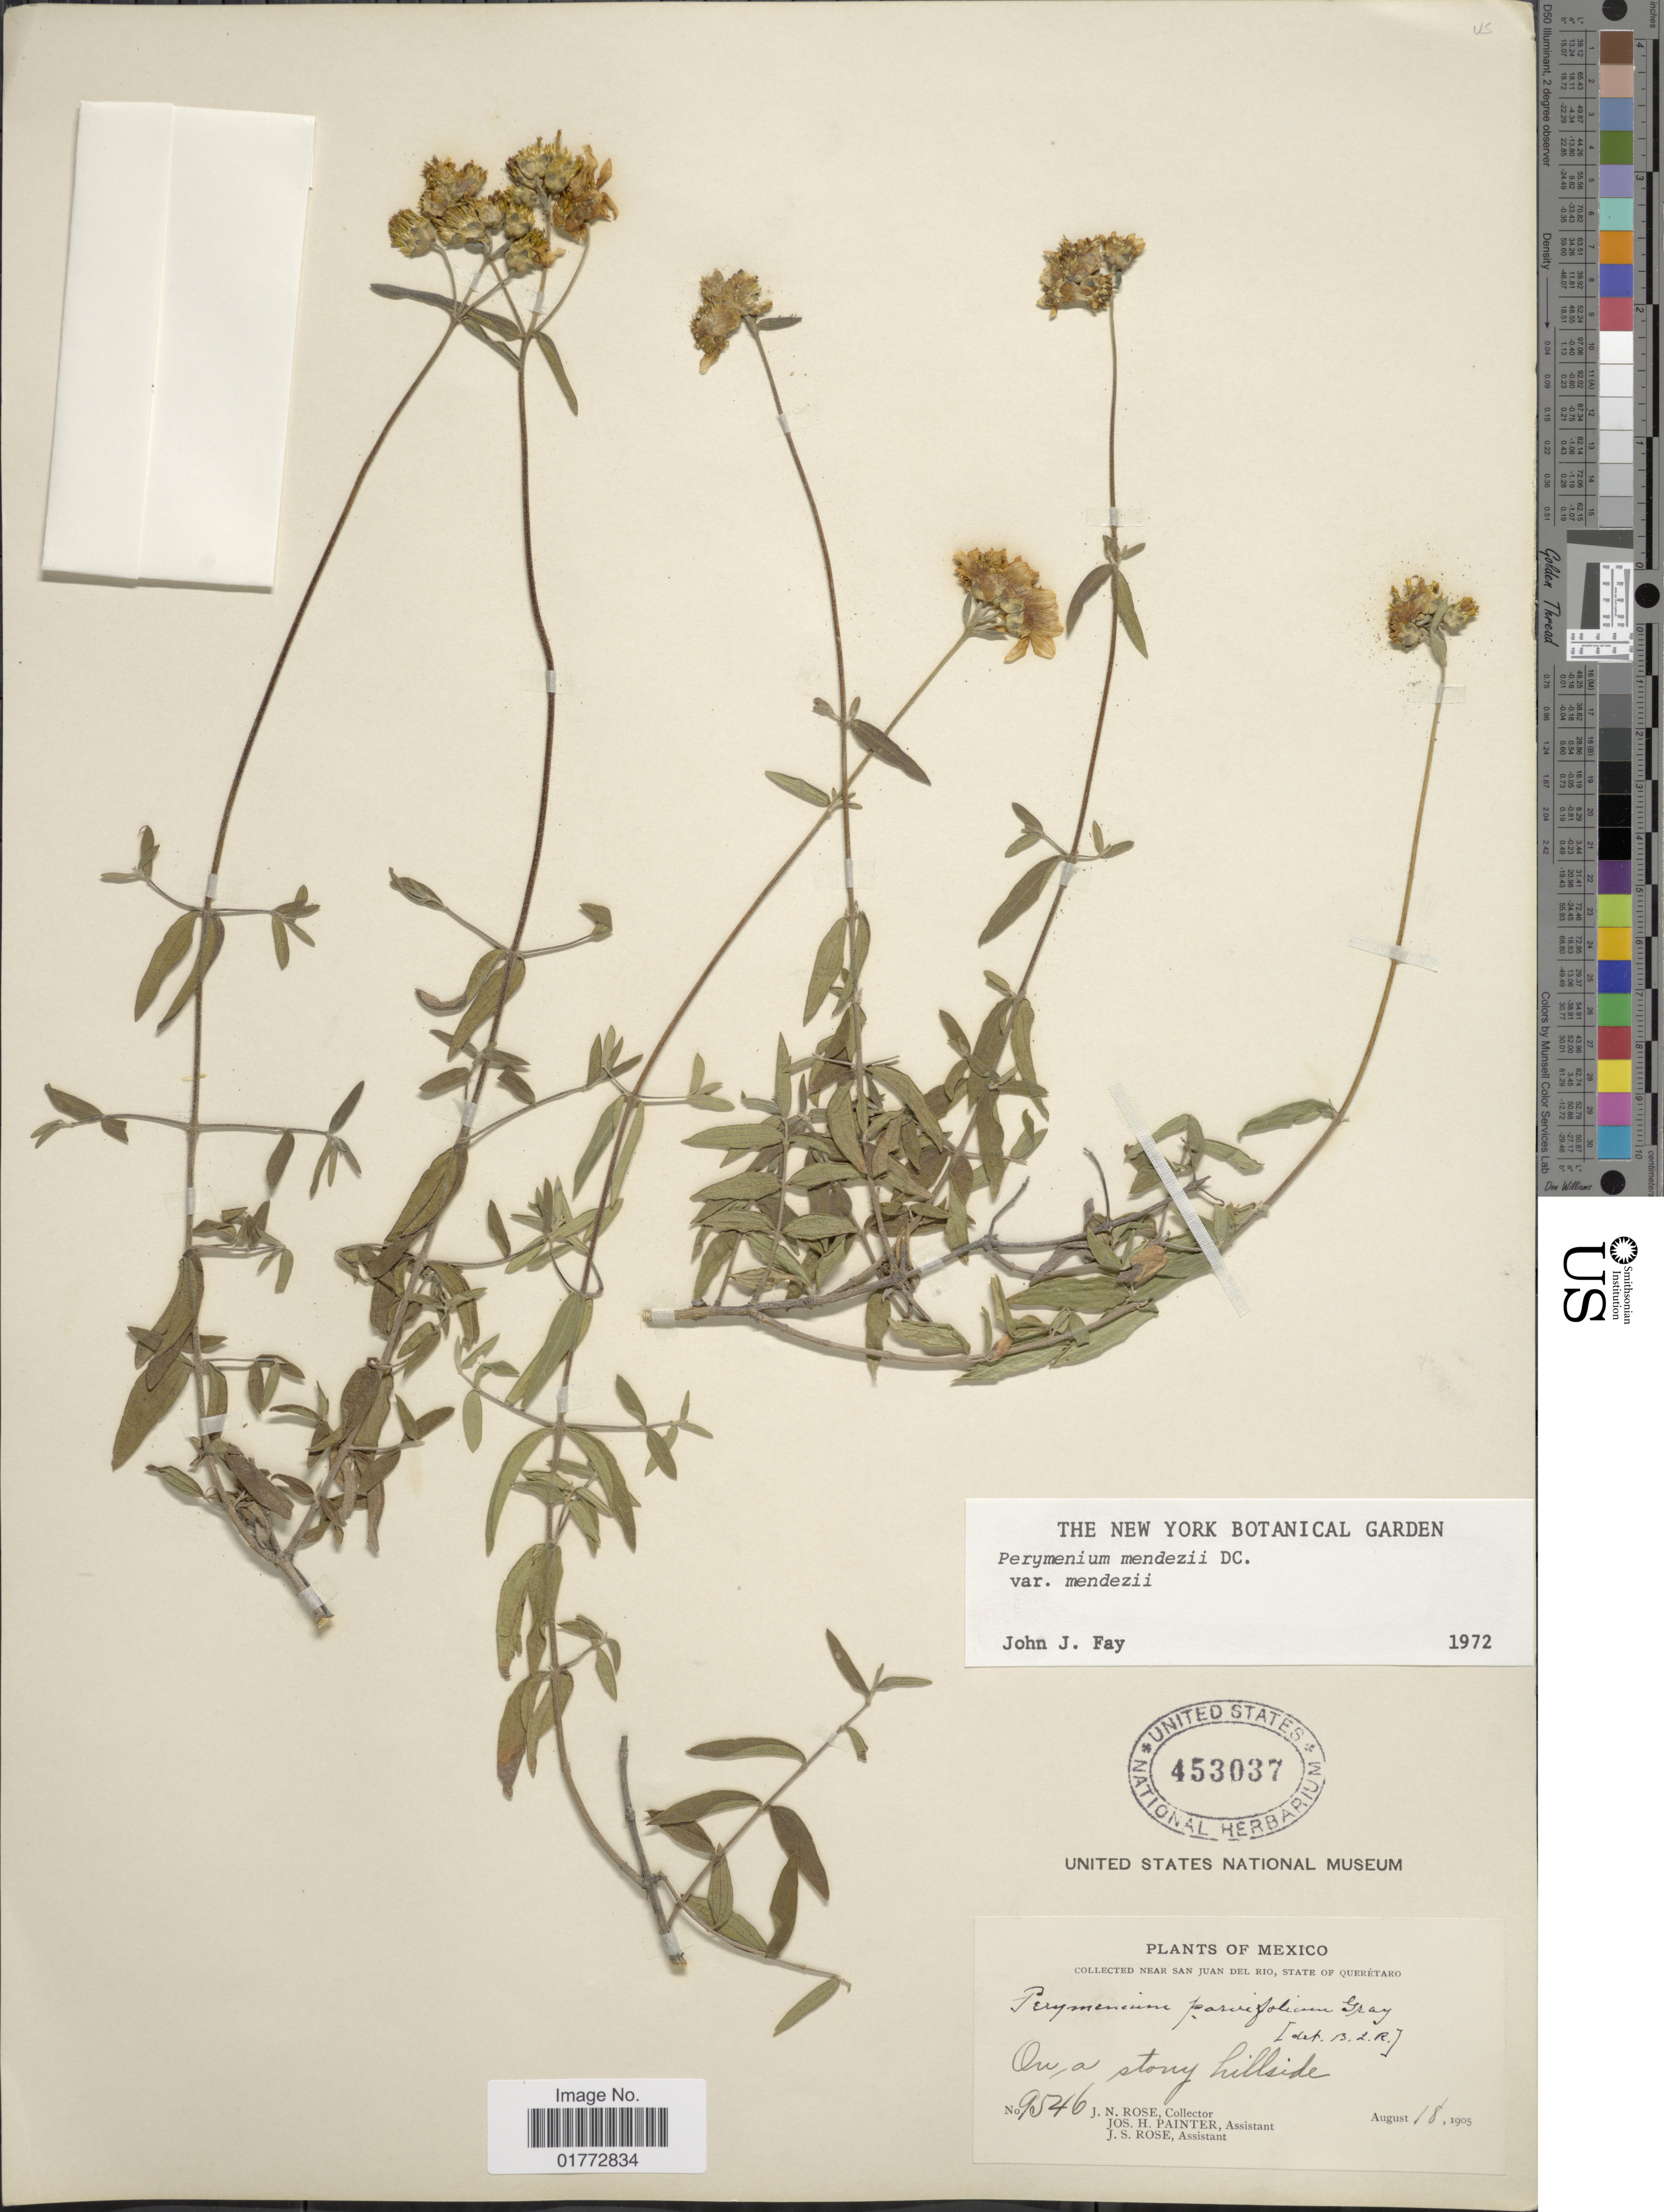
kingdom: Plantae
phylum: Tracheophyta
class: Magnoliopsida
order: Asterales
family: Asteraceae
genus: Perymenium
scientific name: Perymenium mendezii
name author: DC.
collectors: J. N. Rose, J. H. Painter & J. S. Rose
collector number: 9546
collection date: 1905-08-18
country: Mexico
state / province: Querétaro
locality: Near San Juan del Rio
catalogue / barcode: US 453037